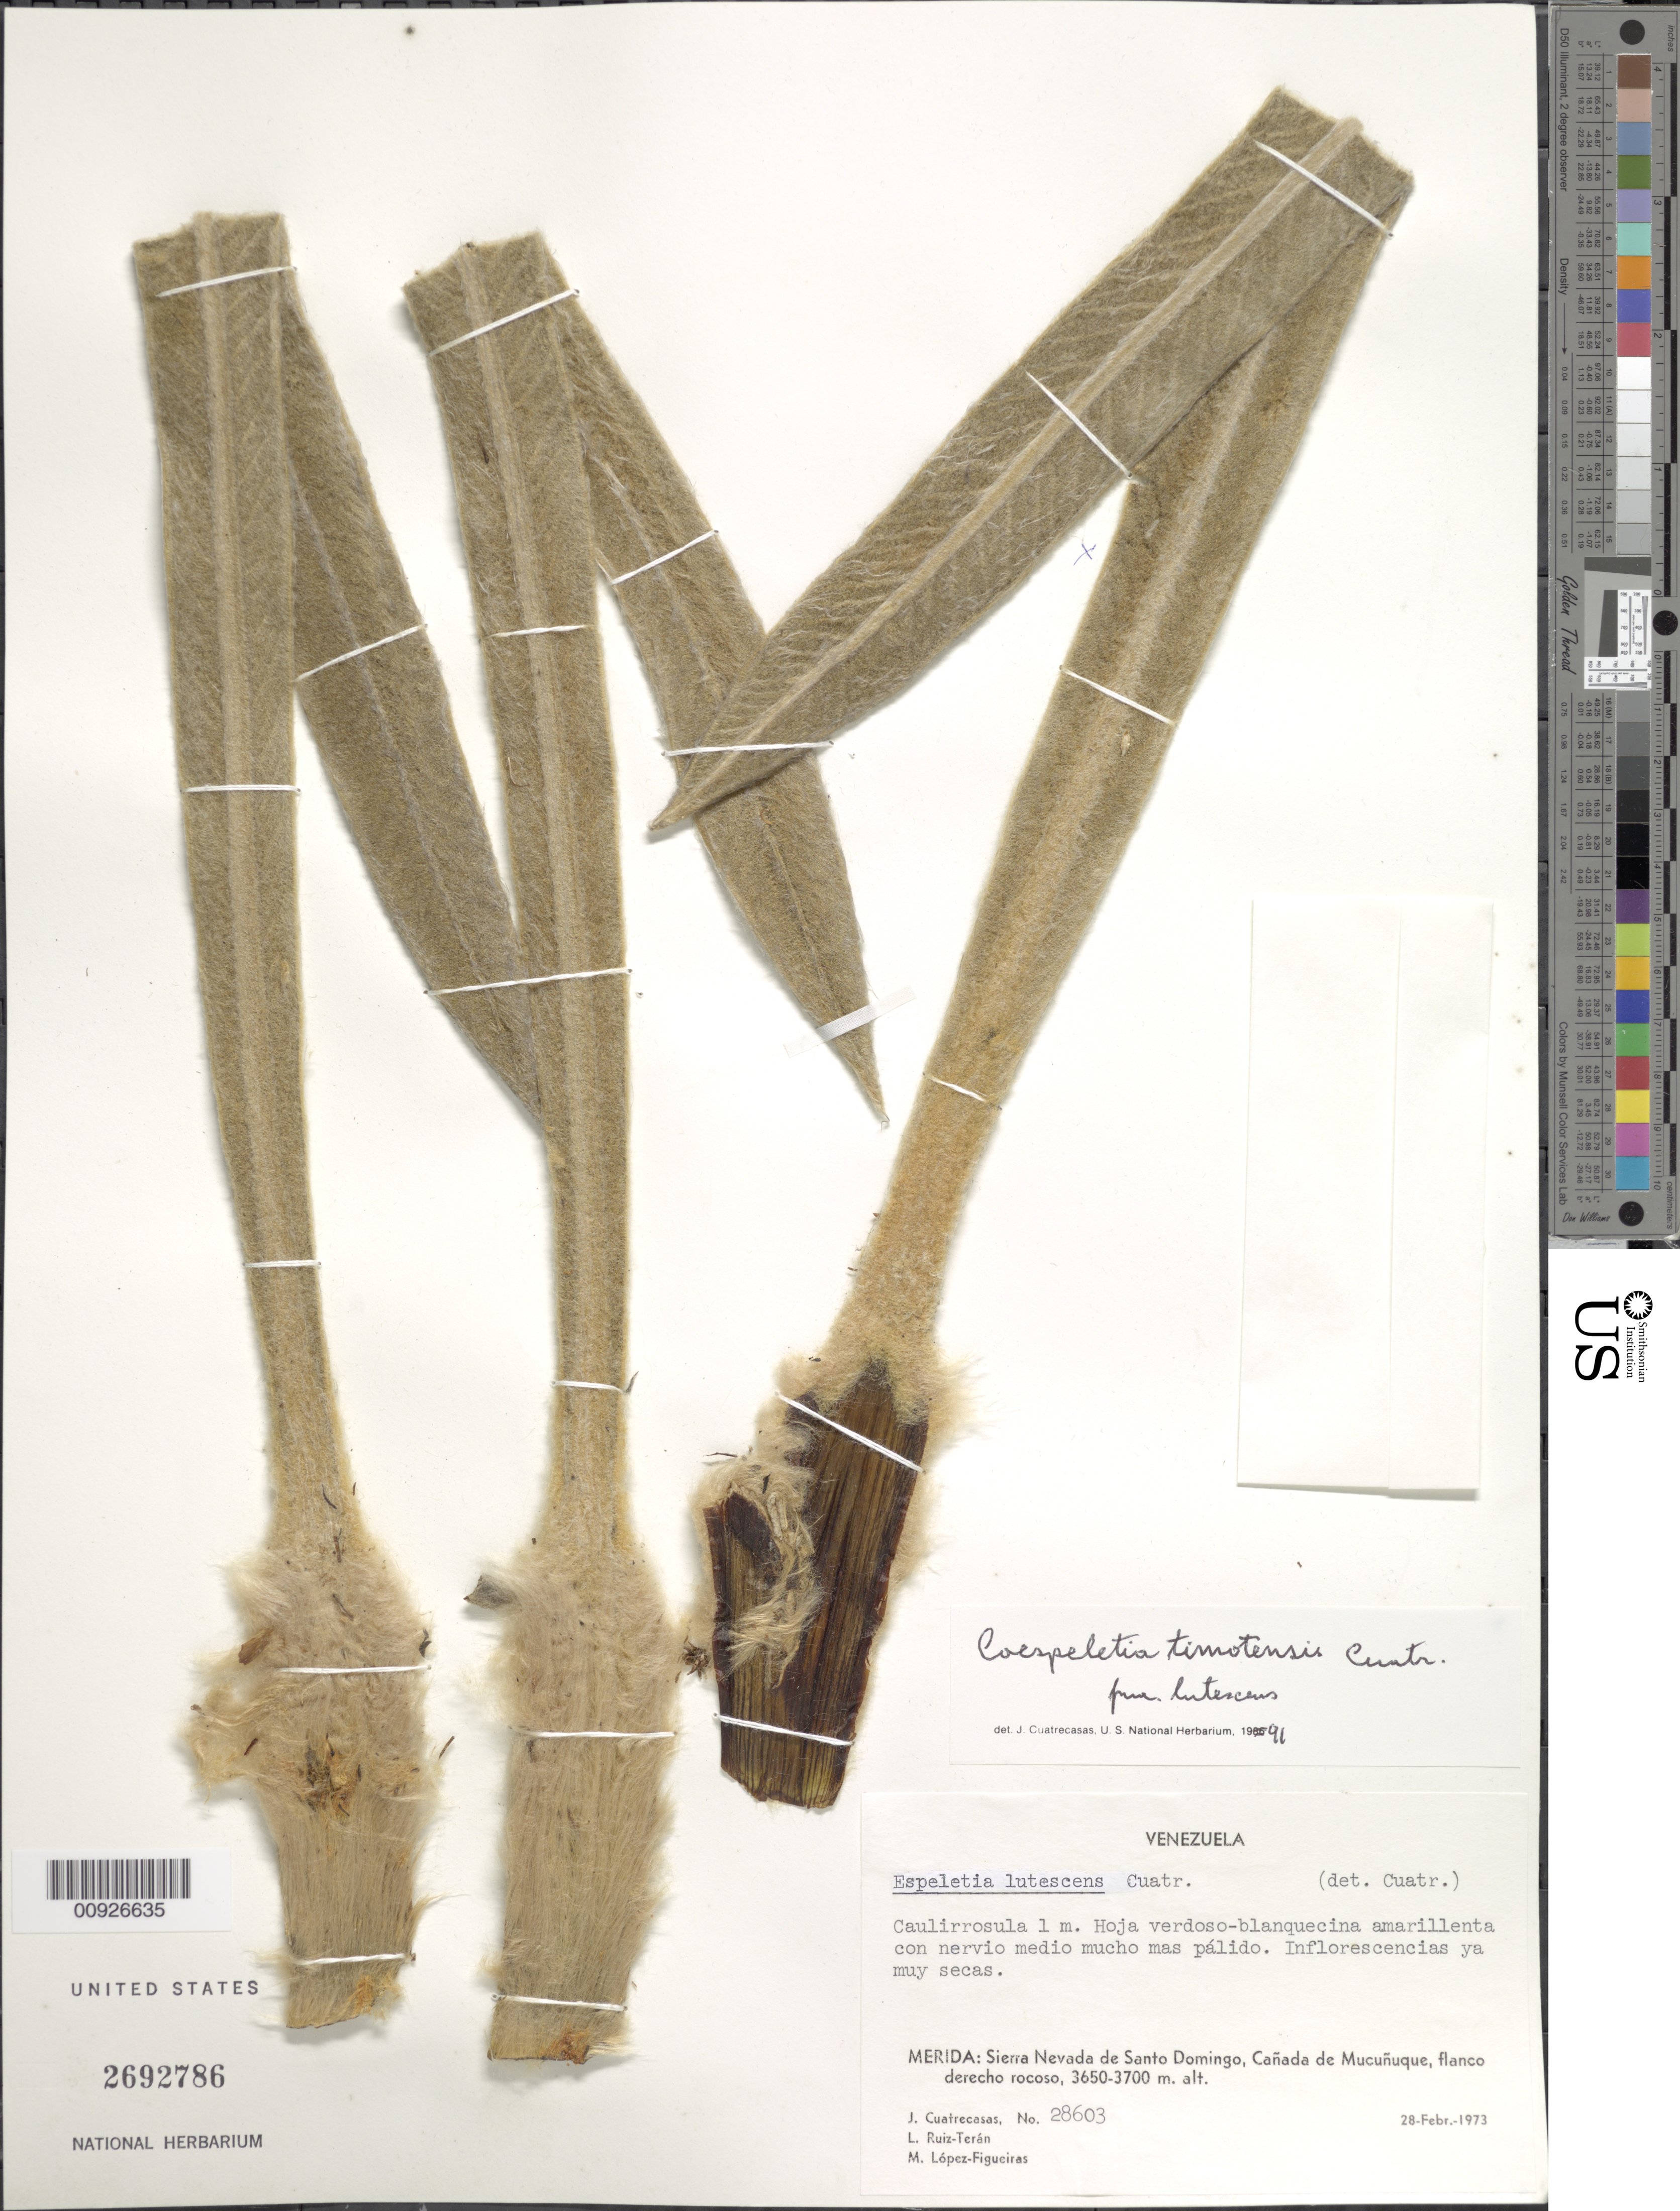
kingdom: Plantae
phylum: Tracheophyta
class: Magnoliopsida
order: Asterales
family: Asteraceae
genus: Coespeletia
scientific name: Coespeletia timotensis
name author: (Cuatrec.) Cuatrec.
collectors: J. Cuatrecasas, L. E. Ruíz-Terán & M. López Figueiras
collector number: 28603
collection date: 1973-02-28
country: Venezuela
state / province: Mérida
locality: Sierra Nevada de Santo Domingo, Cañada de Mucuñuque, flanco derecho rocoso.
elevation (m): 3650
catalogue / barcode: US 2692786